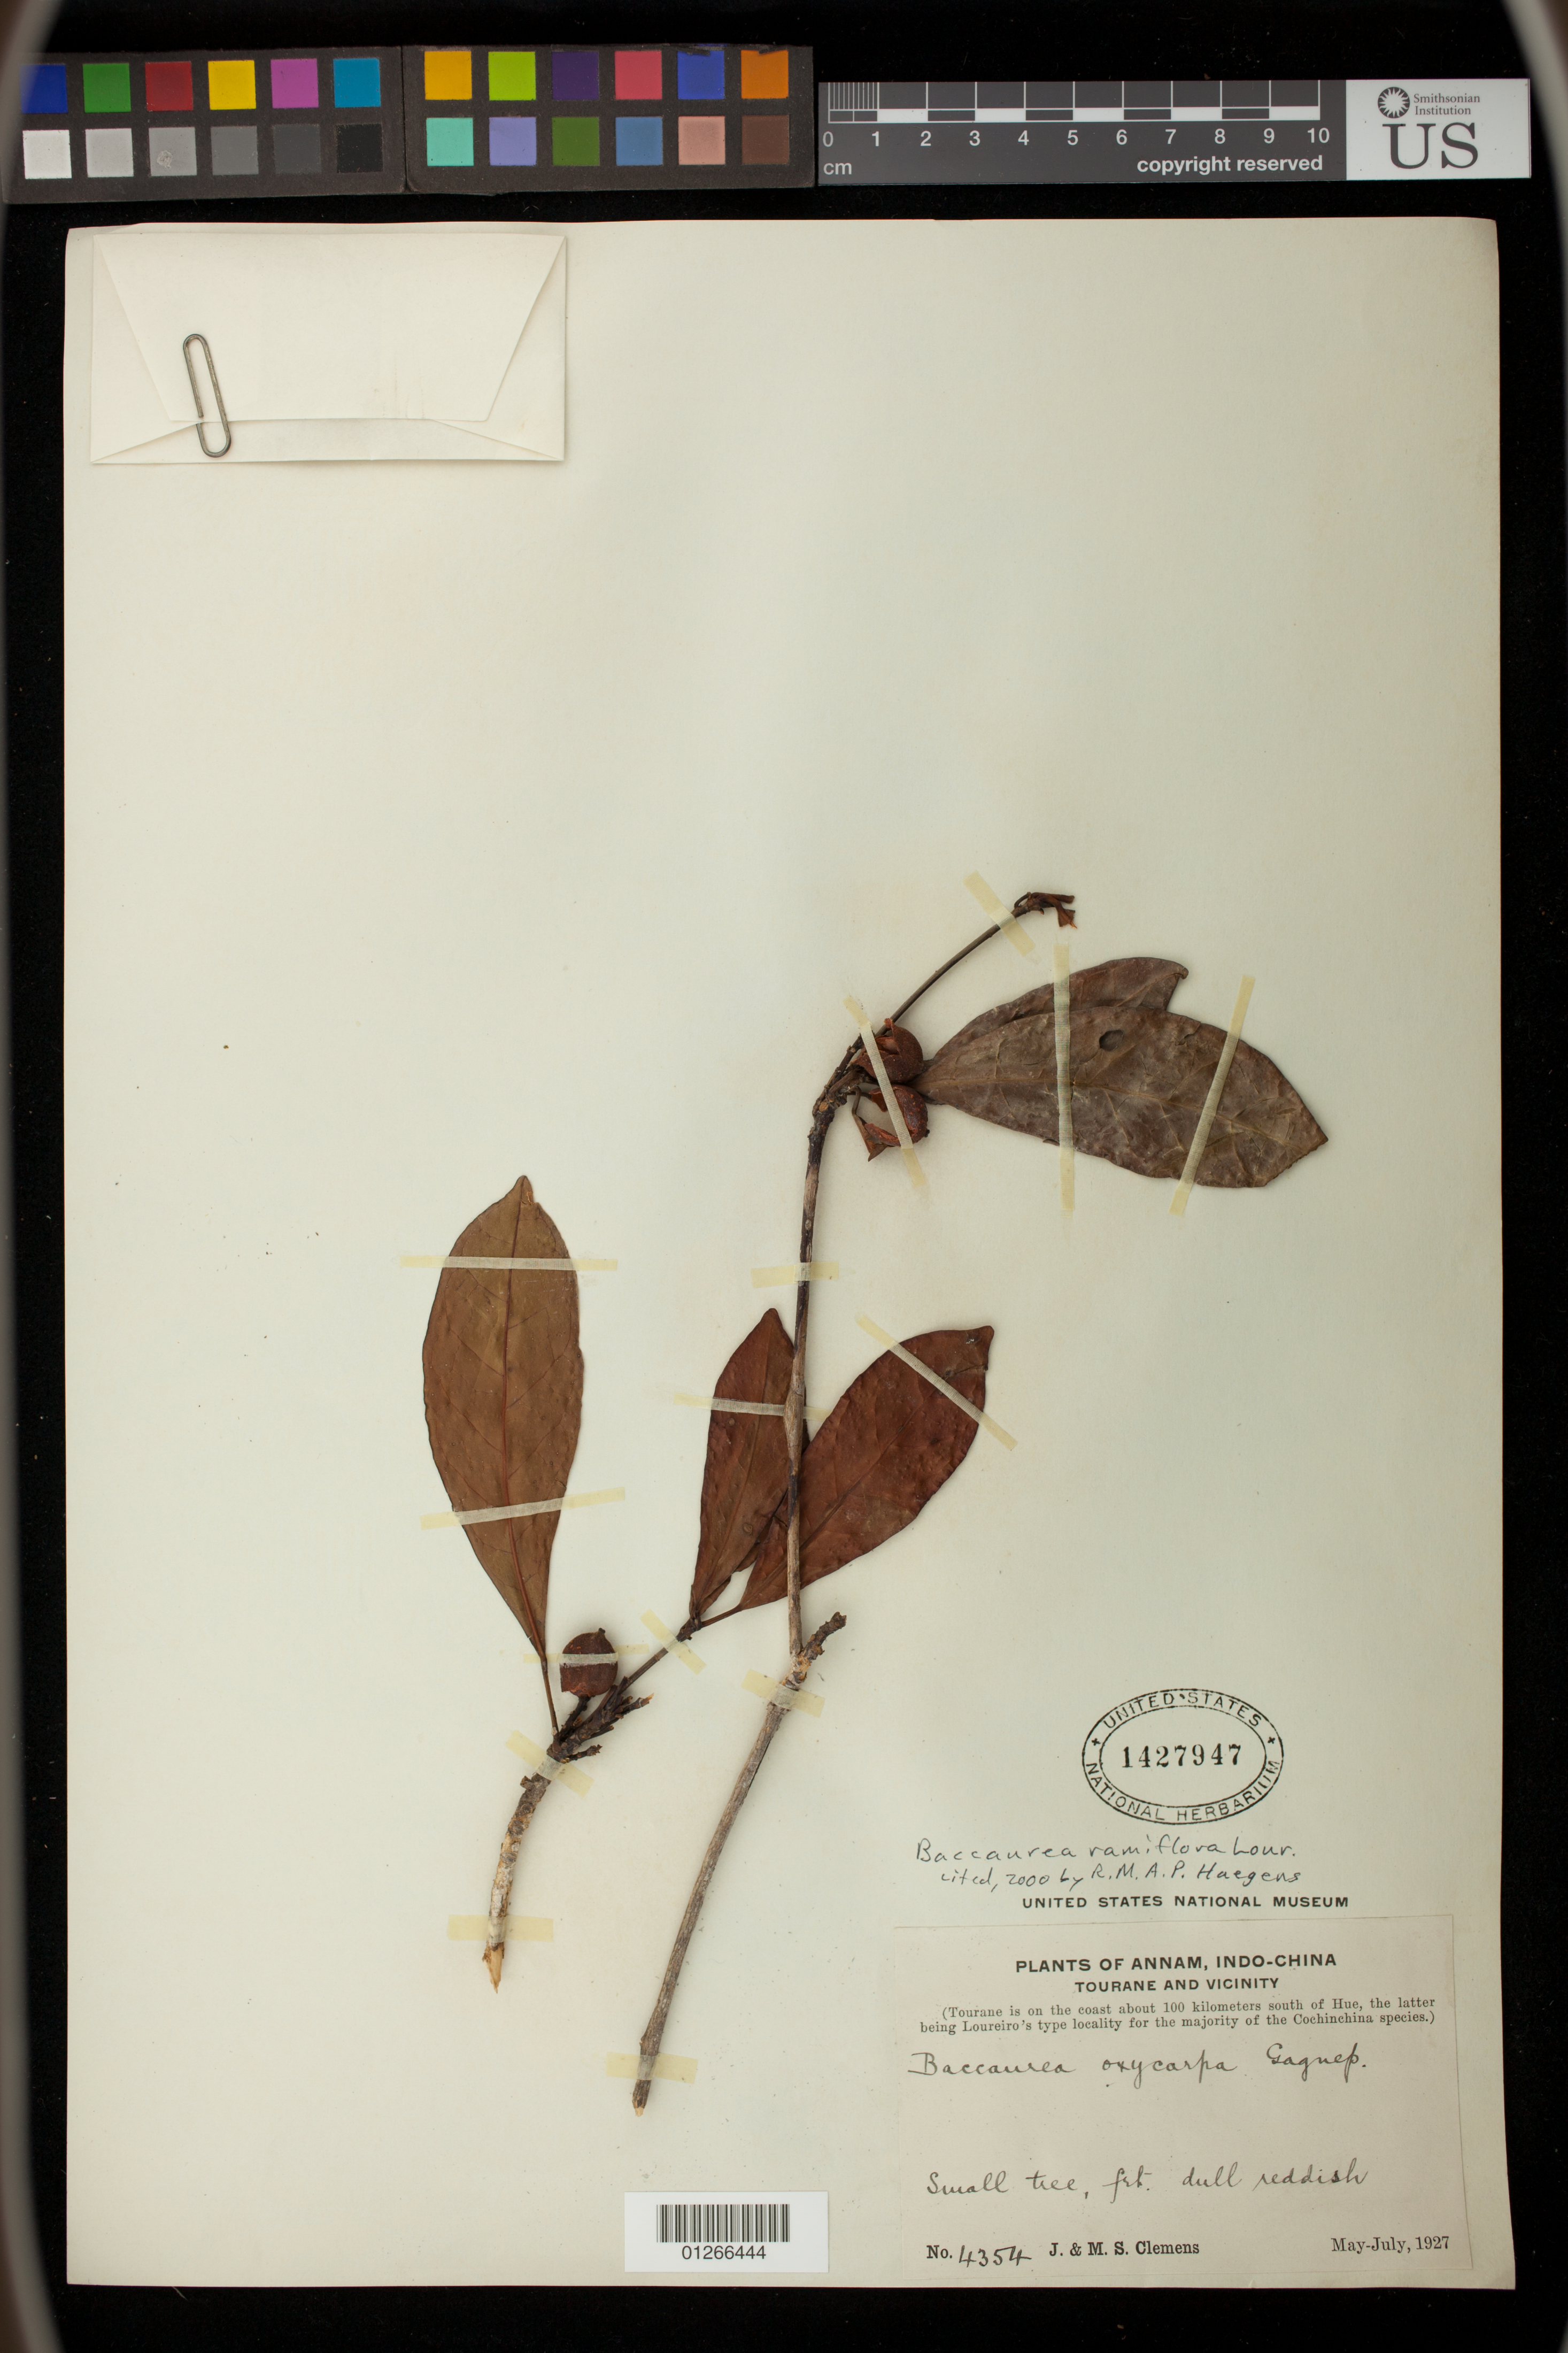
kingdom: Plantae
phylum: Tracheophyta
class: Magnoliopsida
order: Malpighiales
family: Phyllanthaceae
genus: Baccaurea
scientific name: Baccaurea ramiflora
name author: Lour.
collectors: J. Clemens & M. S. Clemens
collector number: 4354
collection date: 1927-05/1927-07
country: Vietnam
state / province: Da Nang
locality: Annam, Indo-China. Tourane and vicinity.